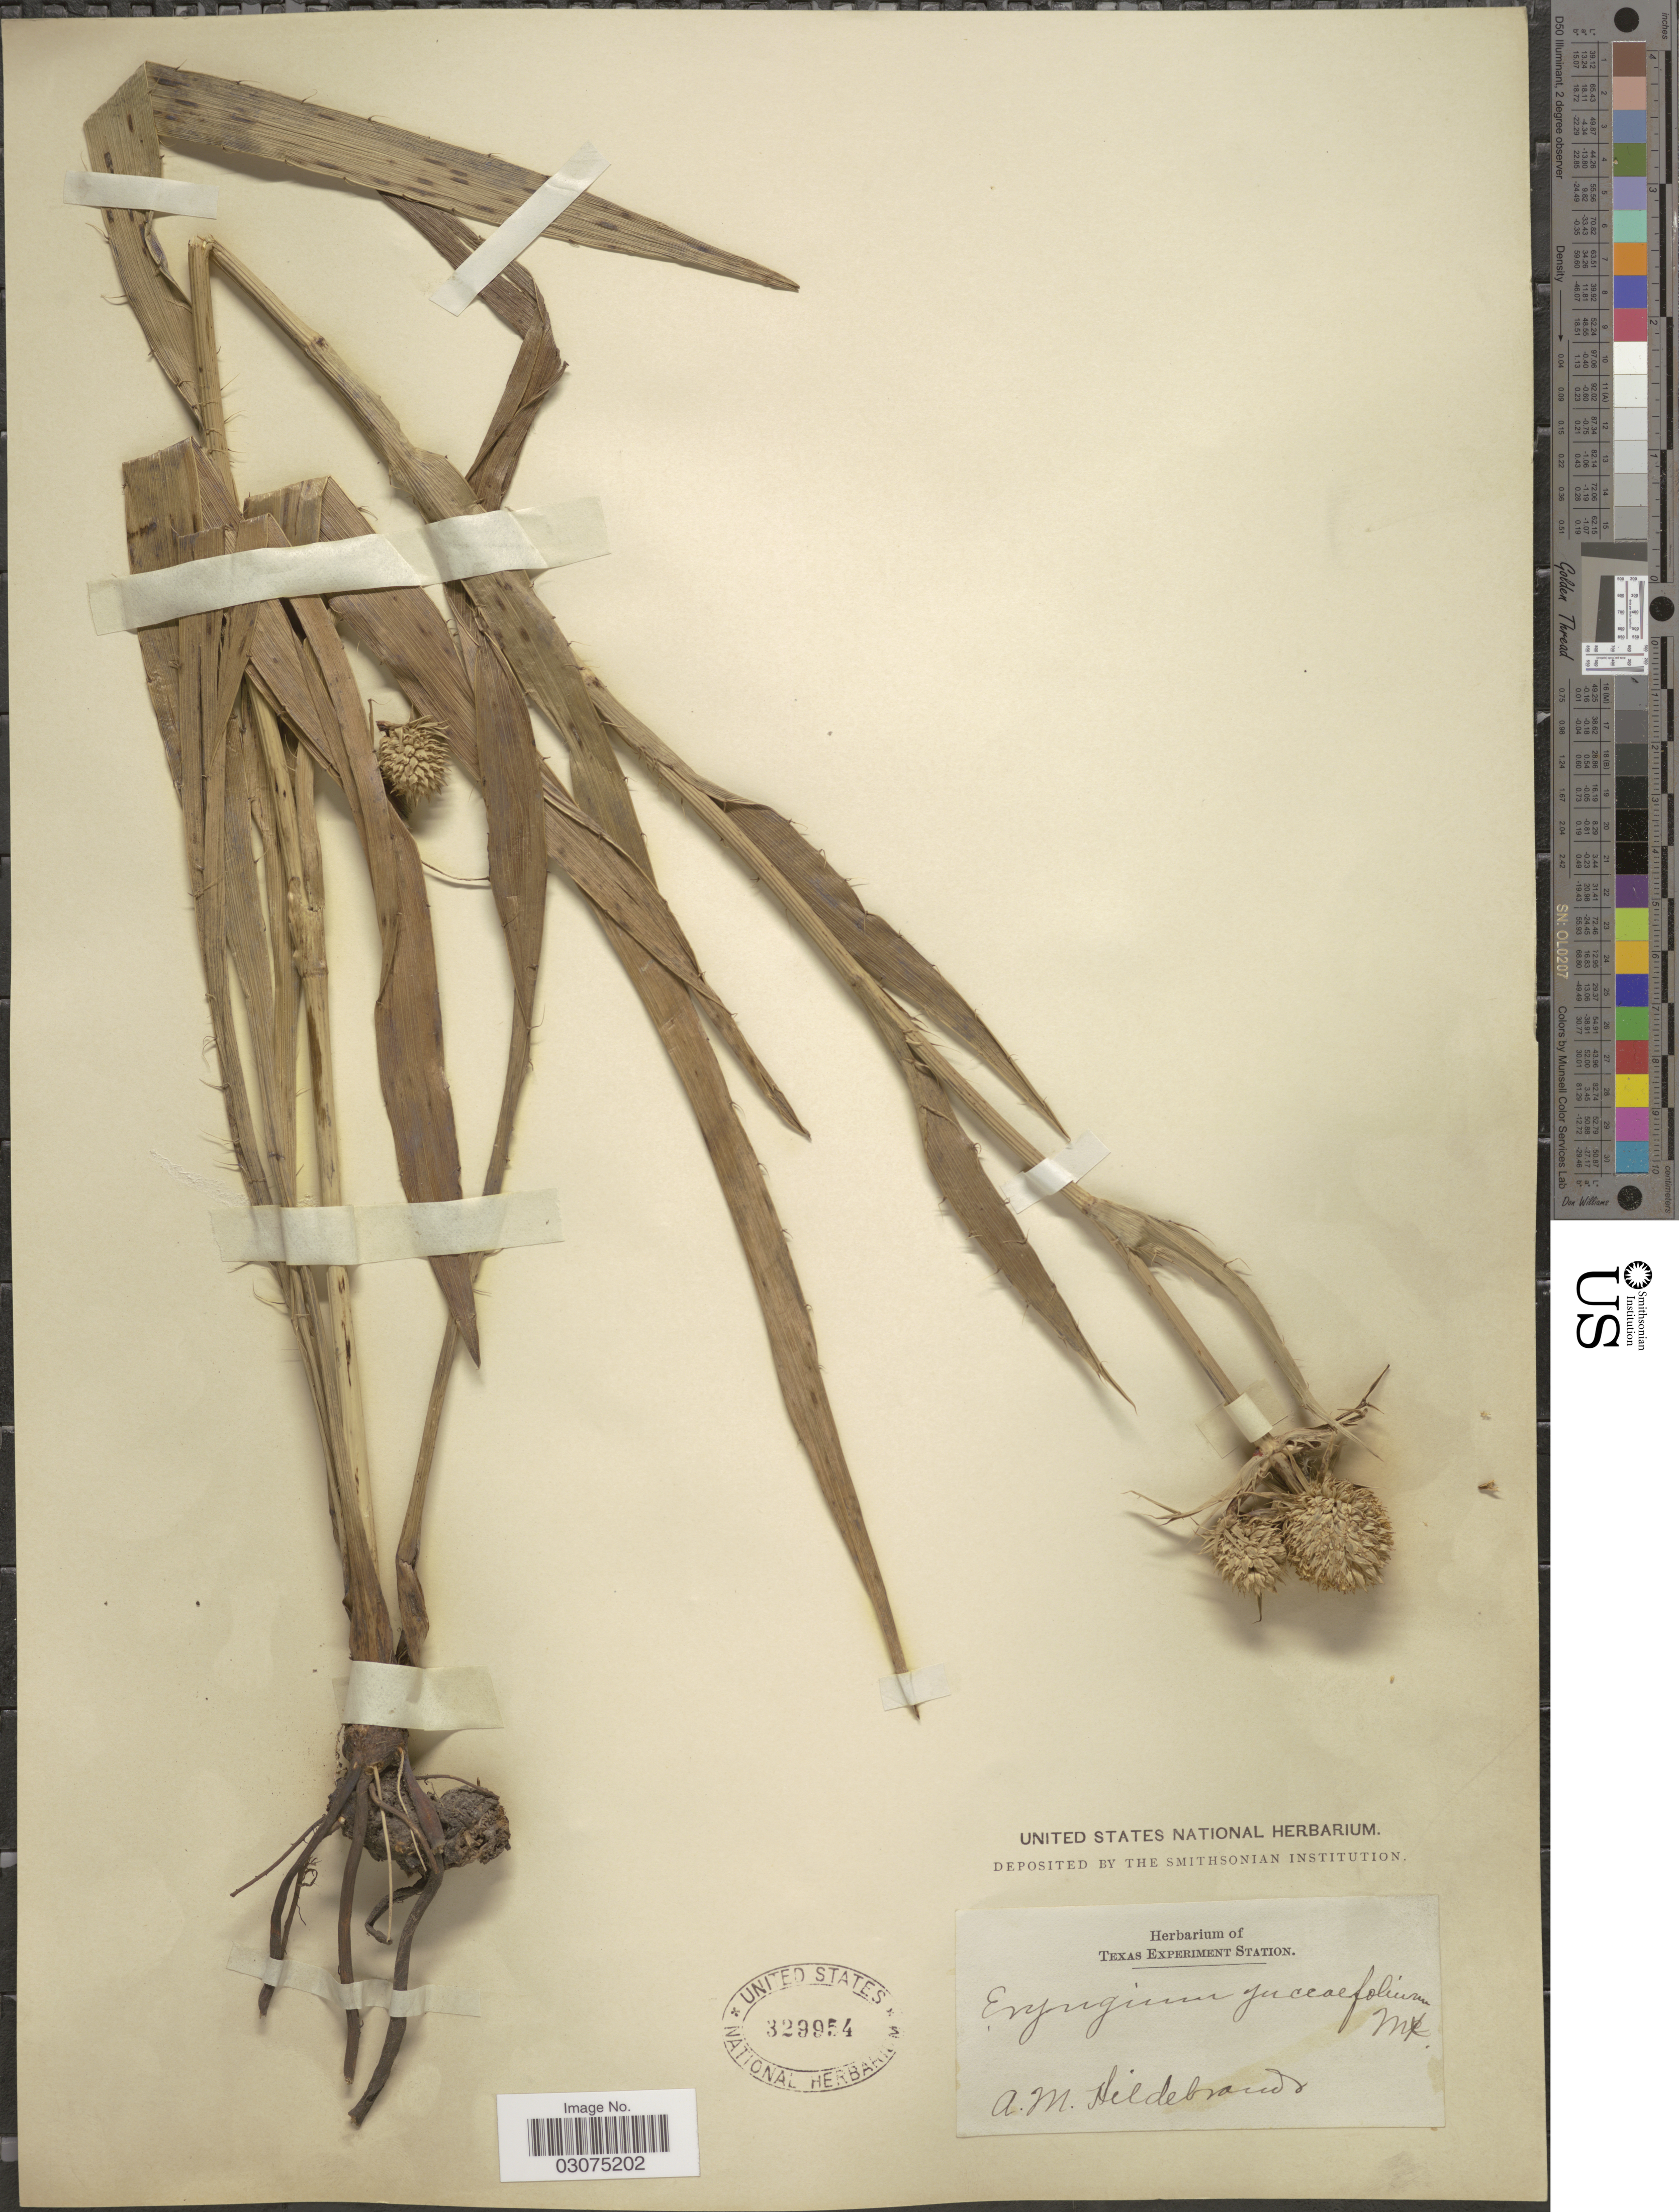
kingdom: Plantae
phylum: Tracheophyta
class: Magnoliopsida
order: Apiales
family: Apiaceae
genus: Eryngium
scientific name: Eryngium yuccifolium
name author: Michx.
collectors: A. Hildebrandt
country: United States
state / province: Texas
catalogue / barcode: US 329954